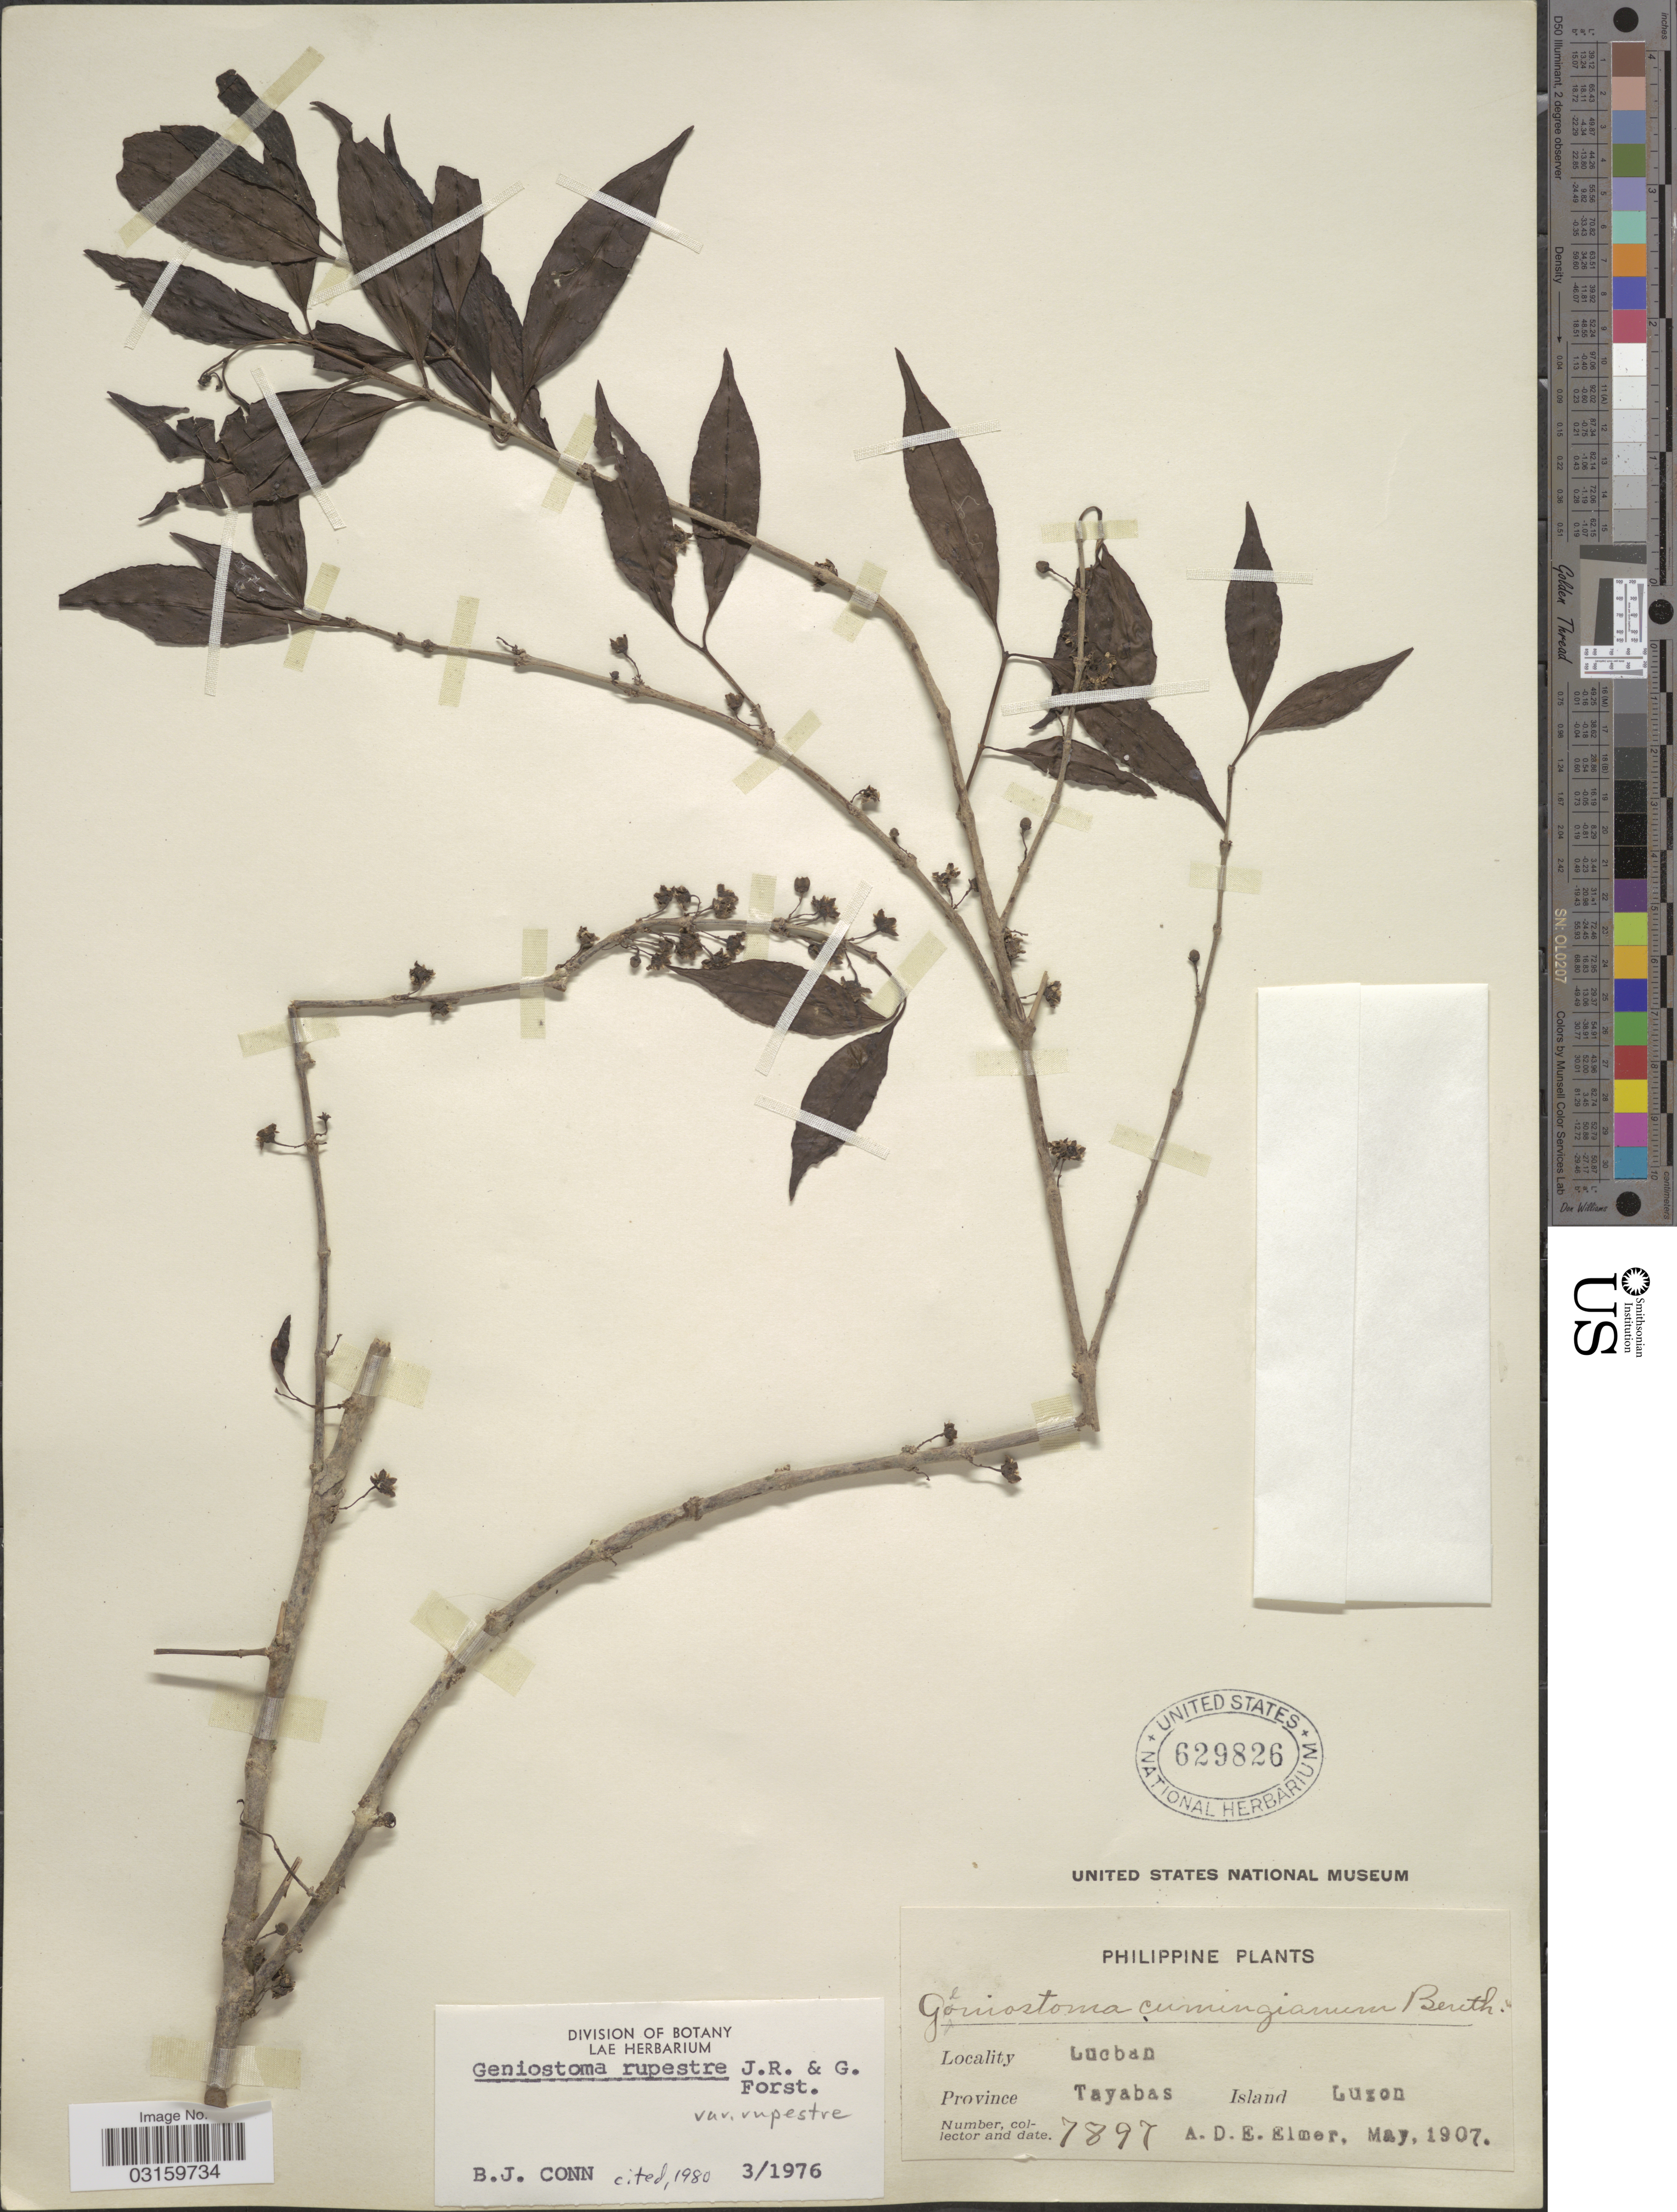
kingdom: Plantae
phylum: Tracheophyta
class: Magnoliopsida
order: Gentianales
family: Loganiaceae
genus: Geniostoma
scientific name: Geniostoma rupestre var. rupestre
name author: J.R. Forst. & G. Forst.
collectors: A. D. E. Elmer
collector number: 7897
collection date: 1907-05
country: Philippines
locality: Lucban, Province Tayabas, Island Luzon.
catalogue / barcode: US 629826